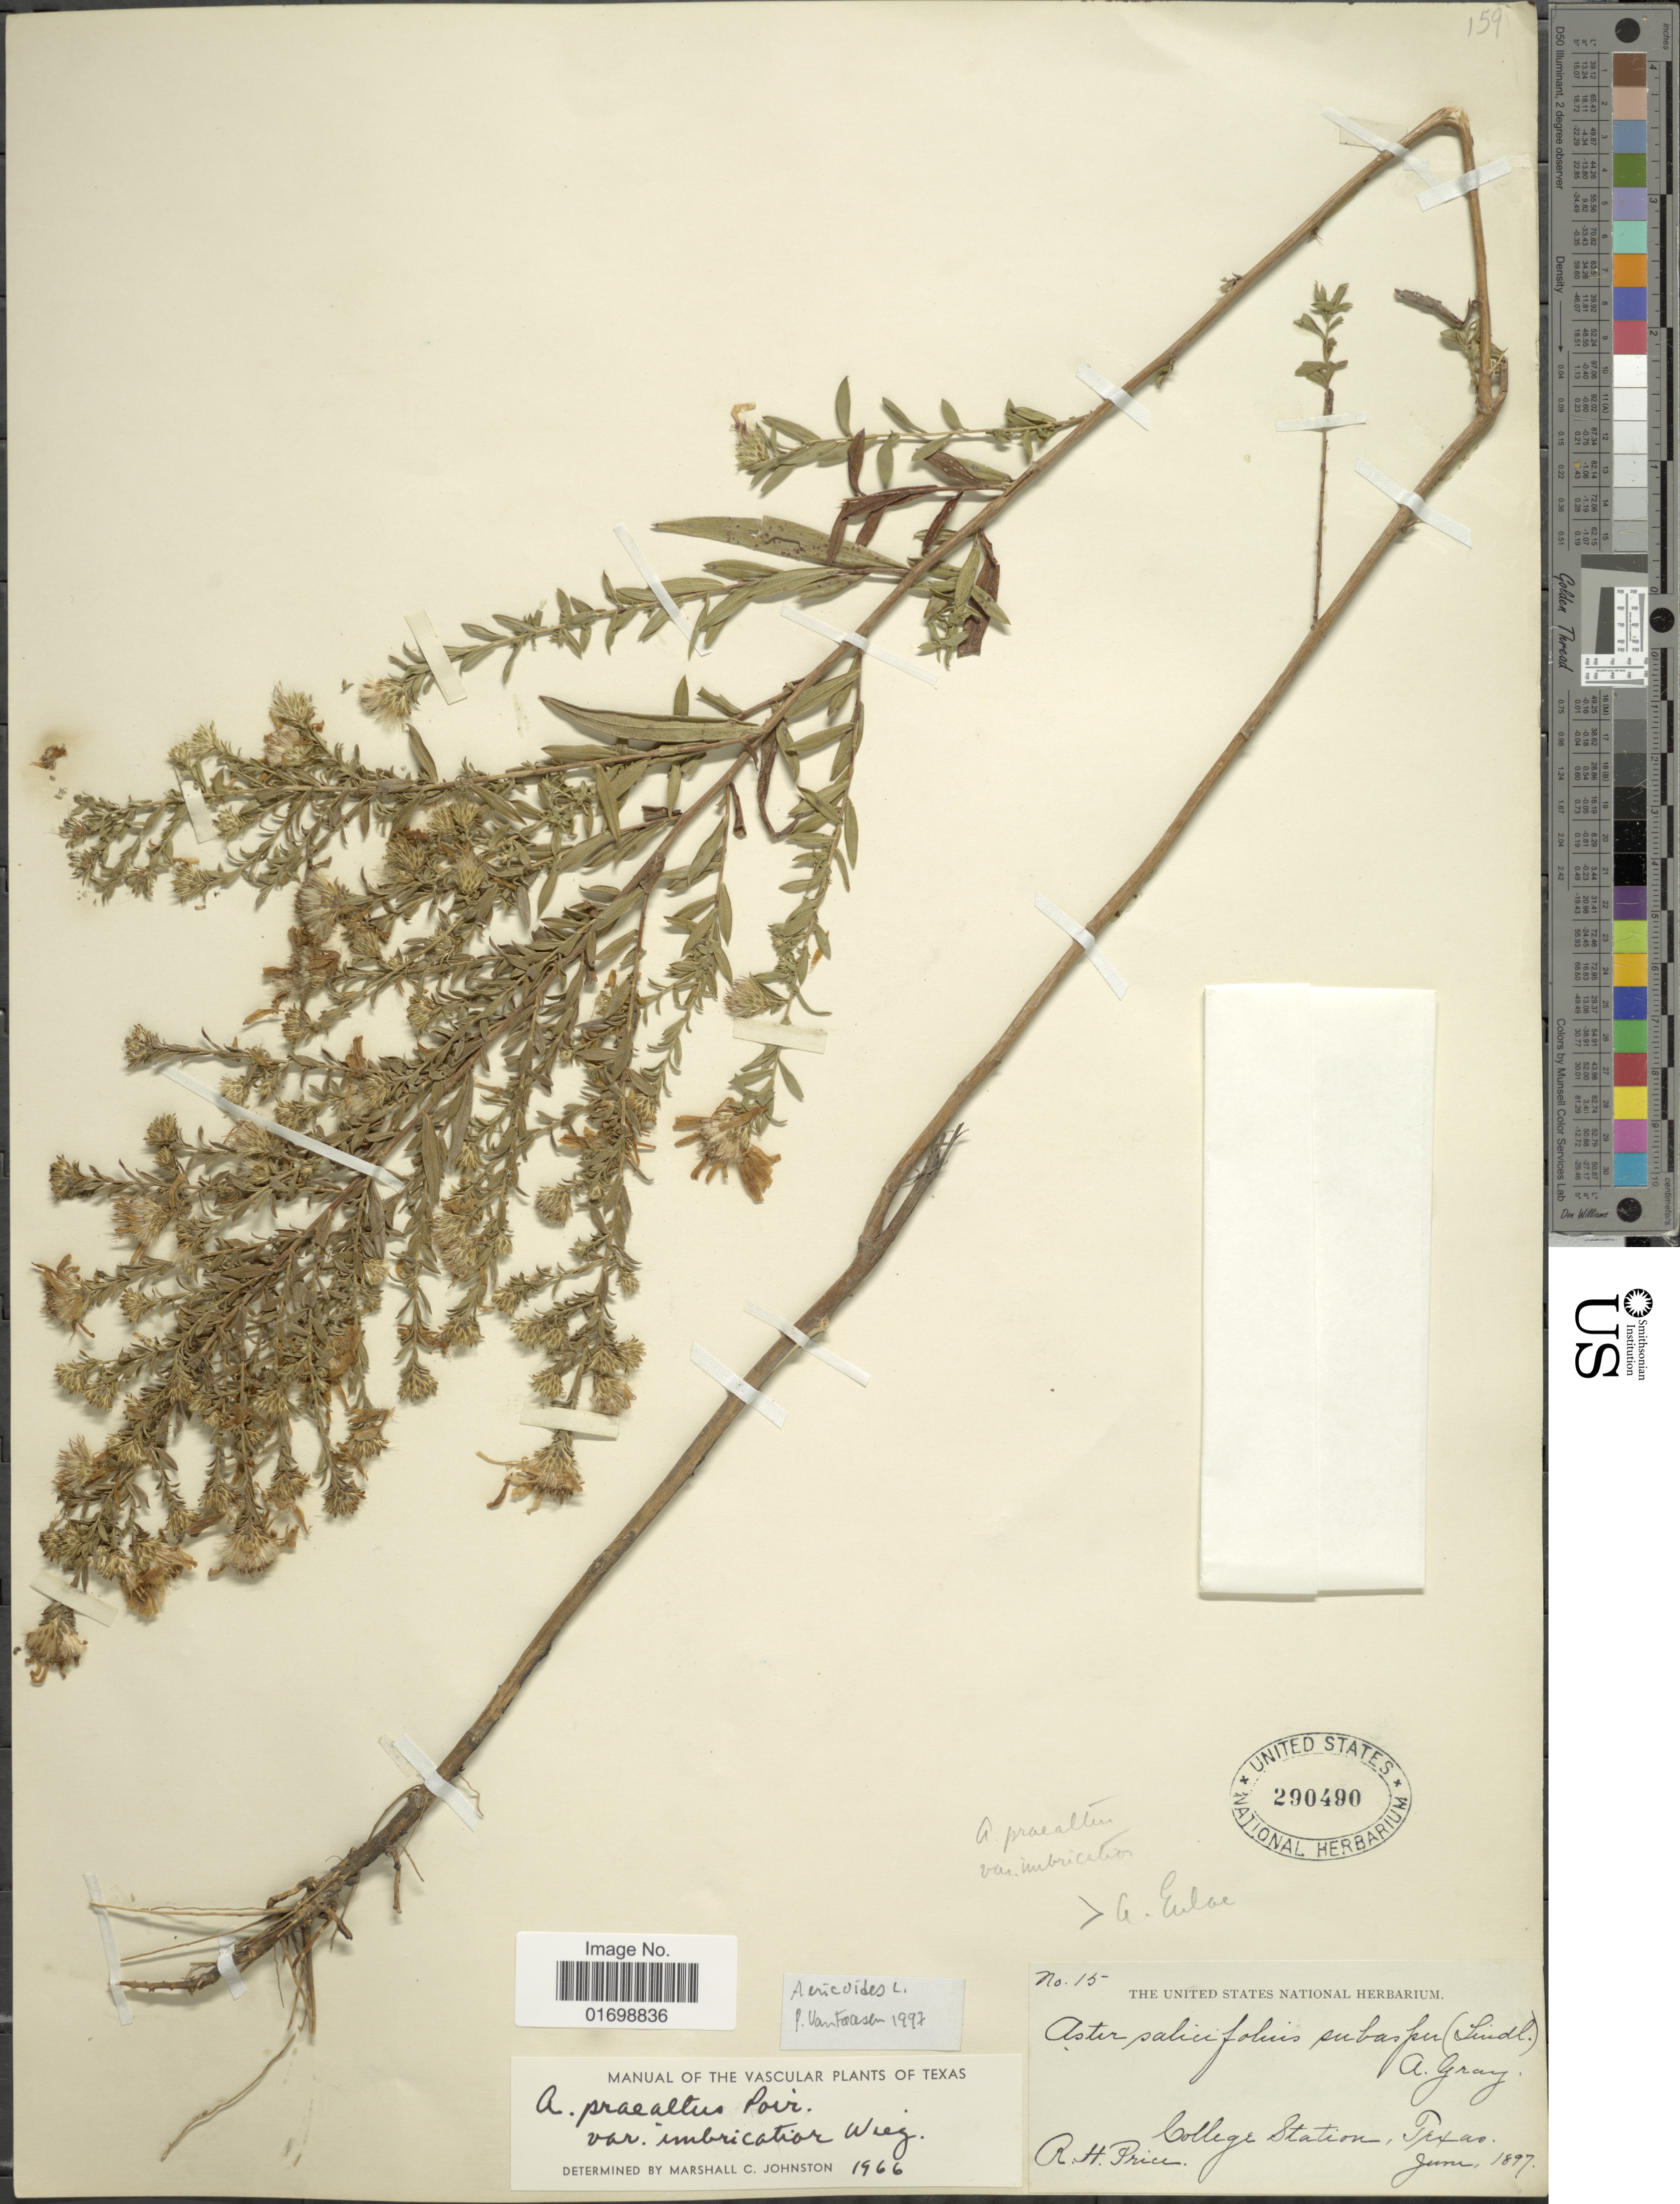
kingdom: Plantae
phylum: Tracheophyta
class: Magnoliopsida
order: Asterales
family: Asteraceae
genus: Symphyotrichum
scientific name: Symphyotrichum ericoides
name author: (L.) G.L. Nesom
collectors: R. Price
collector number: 15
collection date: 1897-06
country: United States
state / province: Texas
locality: College Station.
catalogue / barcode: US 290490